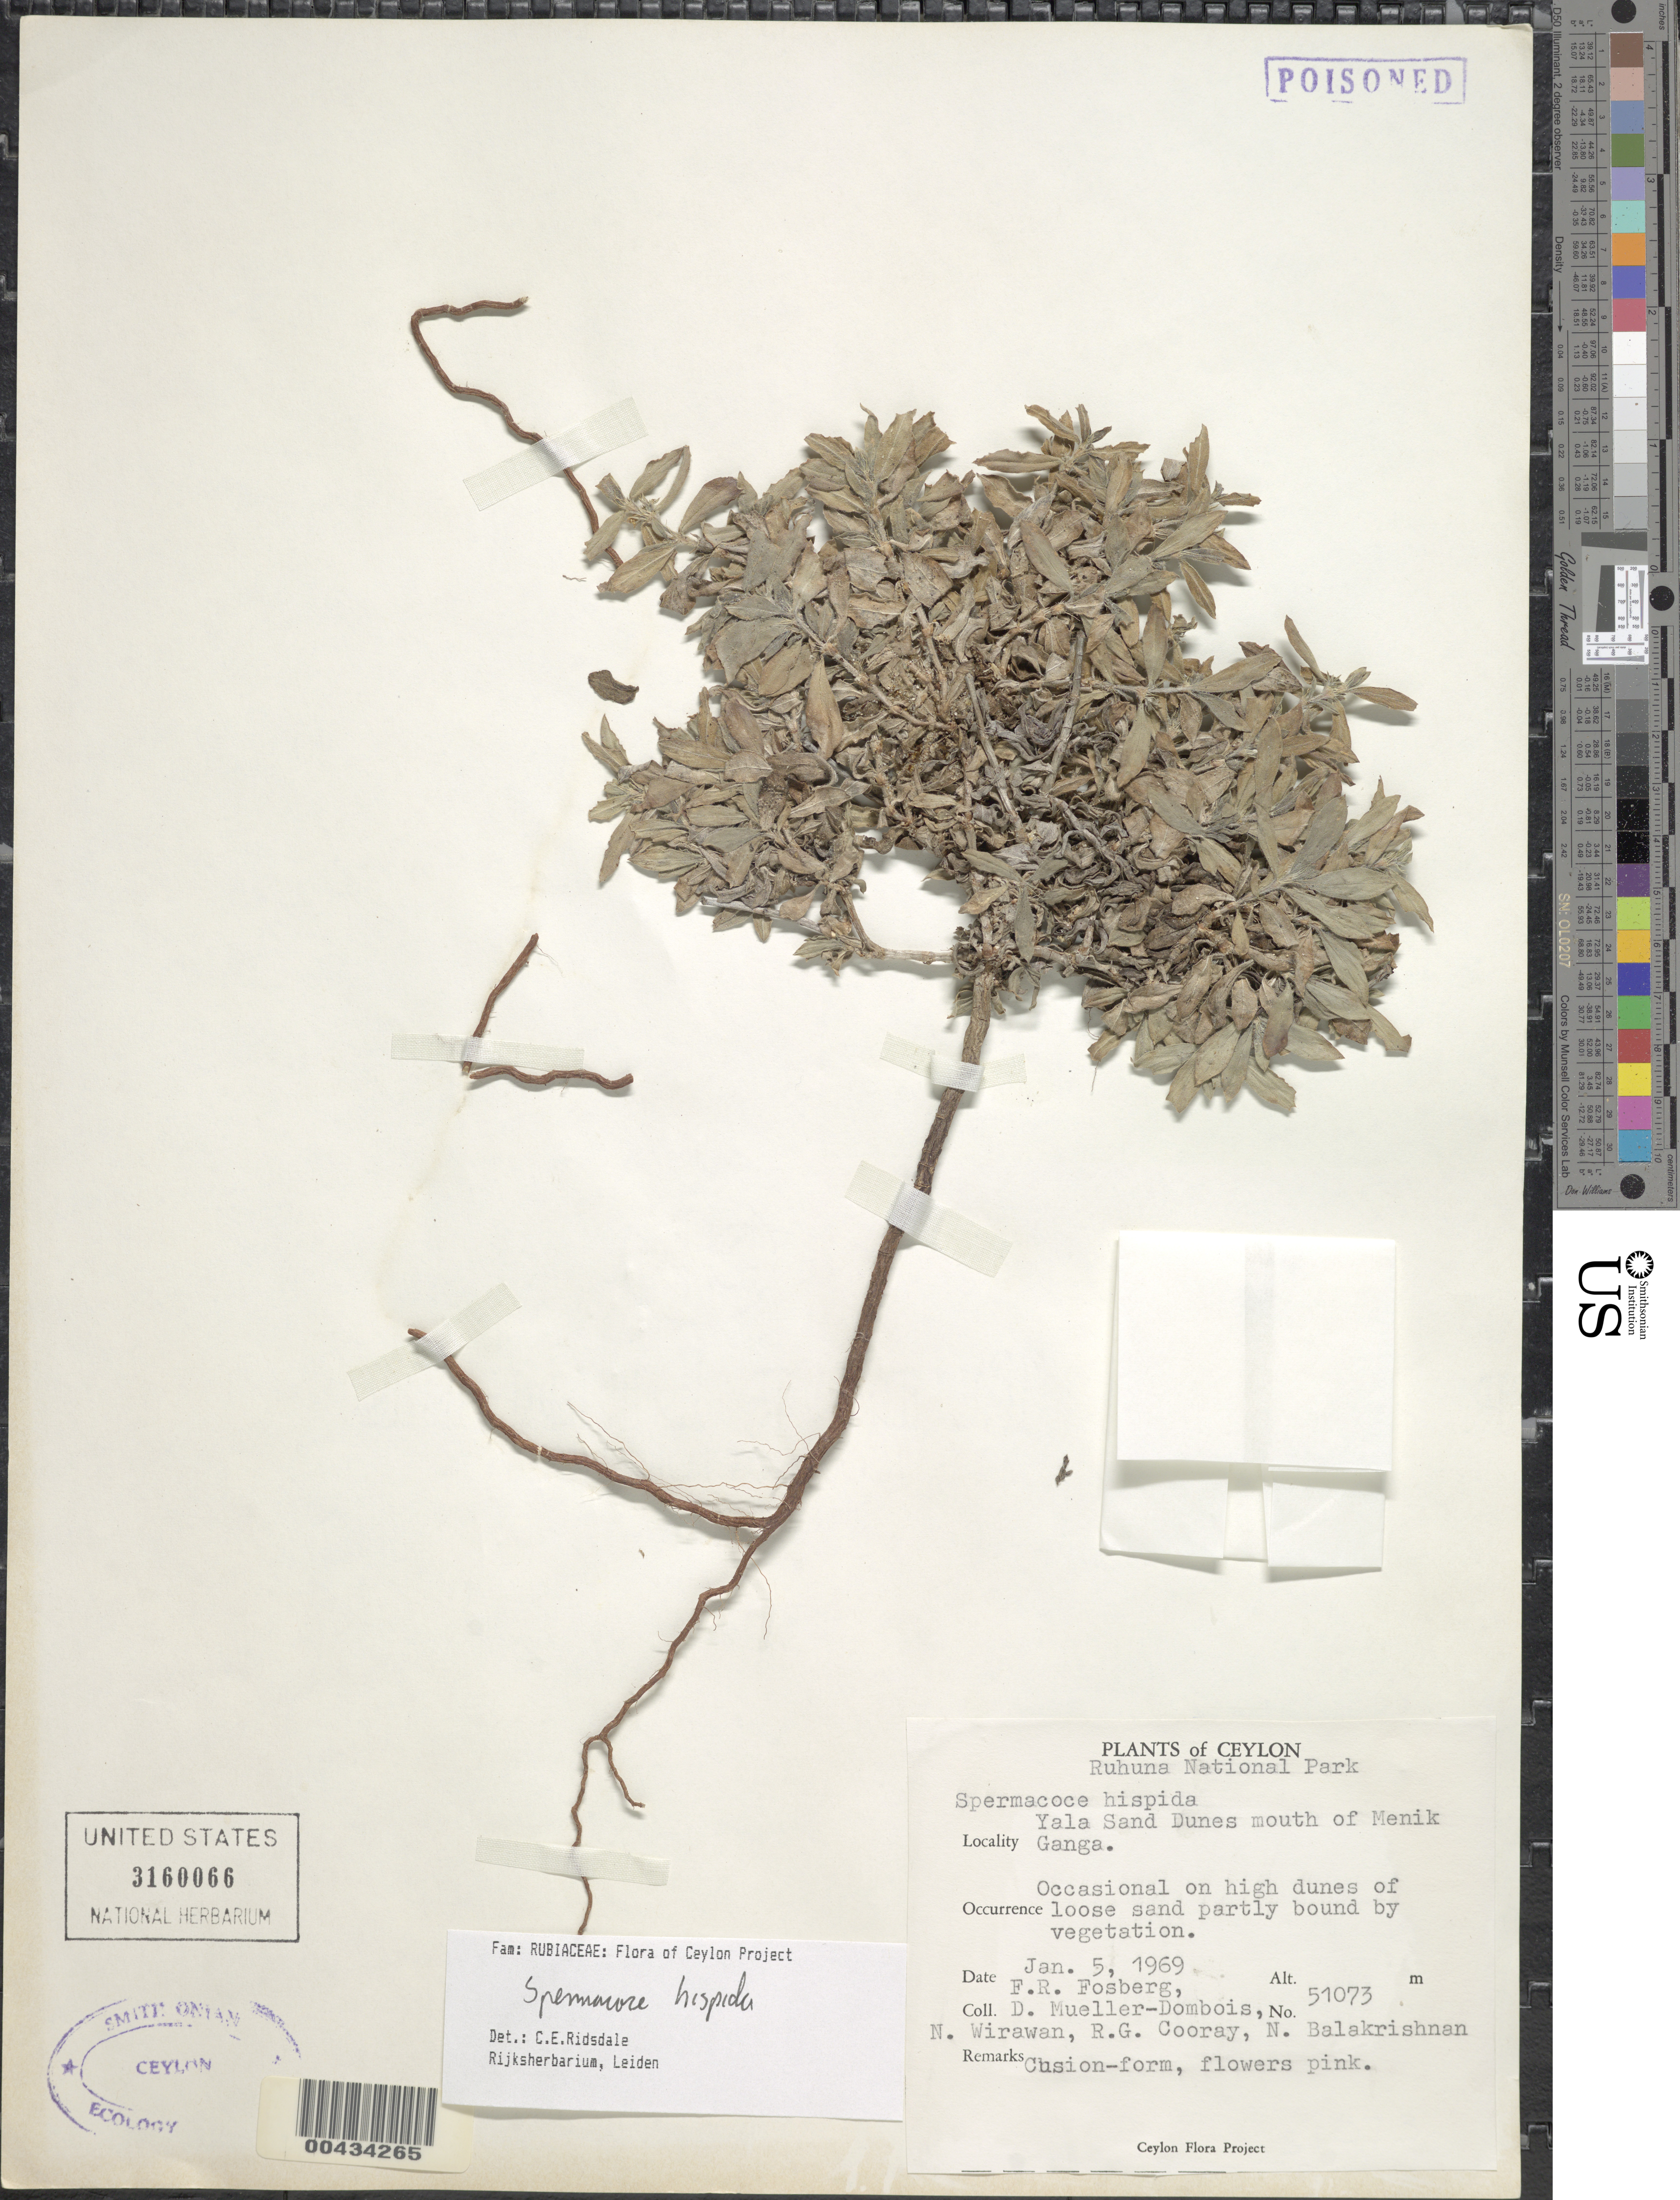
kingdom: Plantae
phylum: Tracheophyta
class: Magnoliopsida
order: Gentianales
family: Rubiaceae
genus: Spermacoce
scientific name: Spermacoce hispida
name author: L.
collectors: F. R. Fosberg, D. Mueller-Dombois & N. Wirawan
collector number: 51073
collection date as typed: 05 Jan 1969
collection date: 1969-01-05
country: Sri Lanka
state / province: Southern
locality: Ruhuna Natl Park, Yala Sand Dunes mouth of Menik Ganga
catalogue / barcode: US 3160066